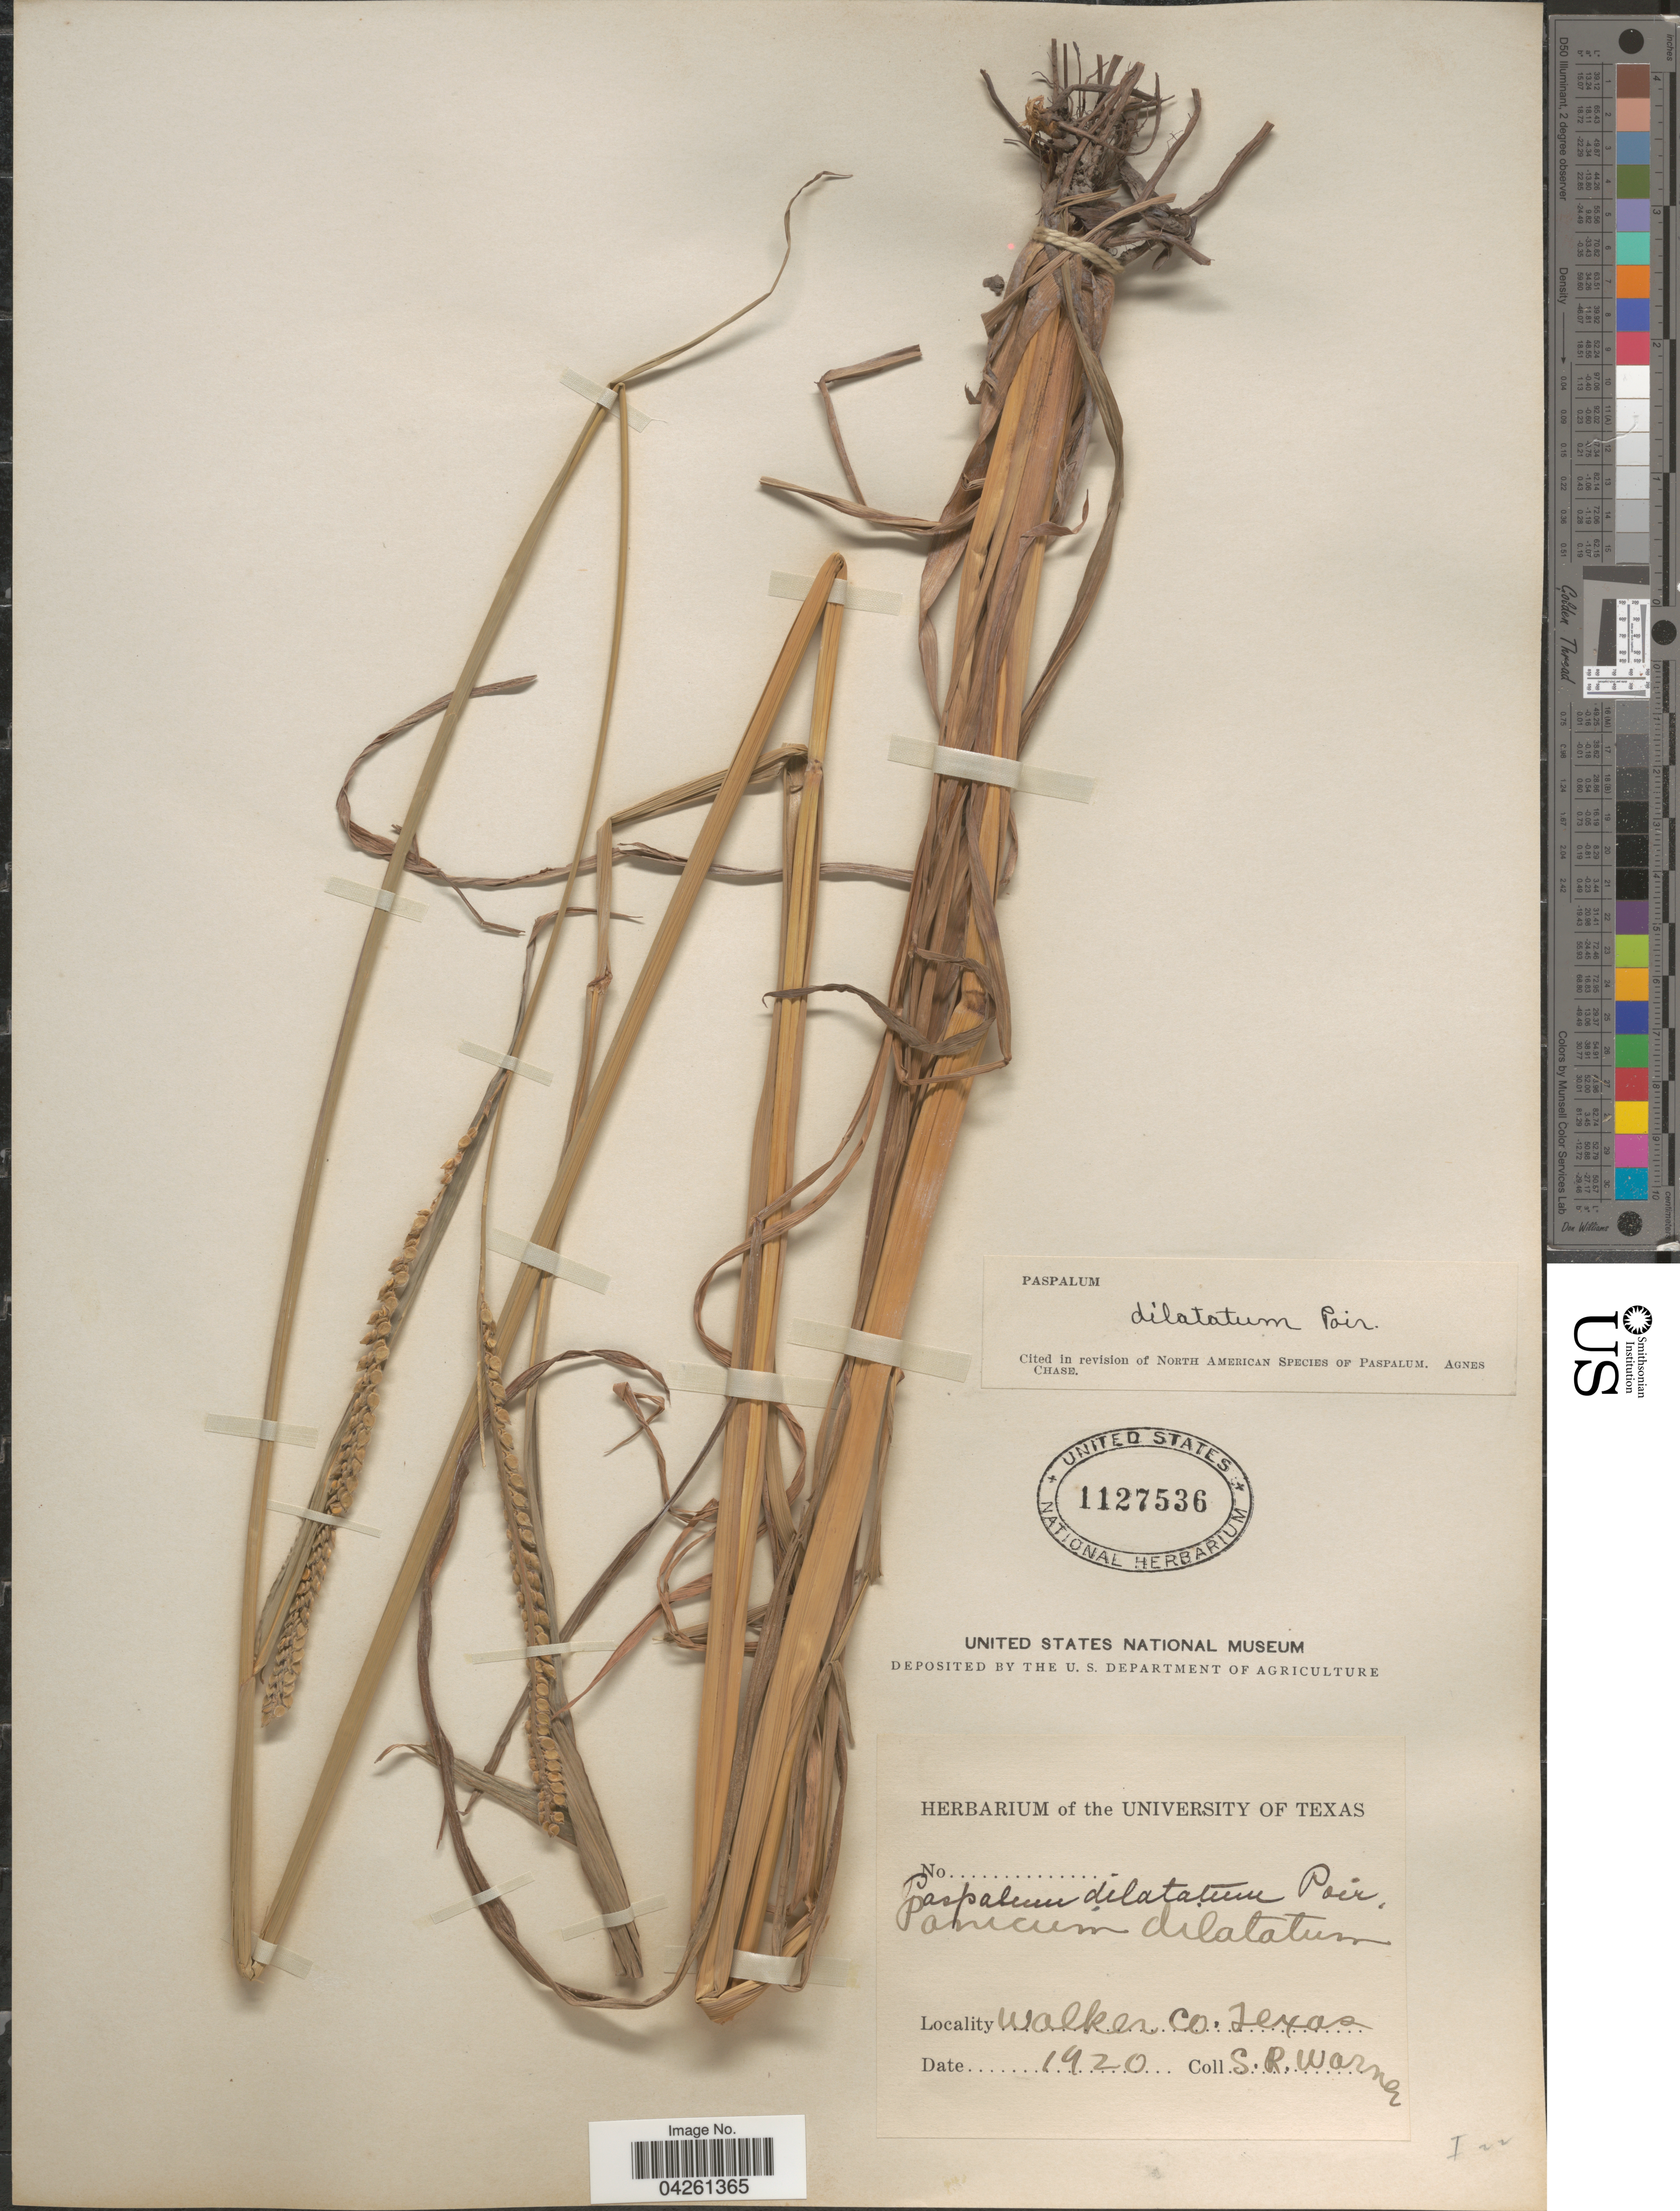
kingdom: Plantae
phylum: Tracheophyta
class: Liliopsida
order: Poales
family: Poaceae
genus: Paspalum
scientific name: Paspalum dilatatum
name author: Poir.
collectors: S. Warner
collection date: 1920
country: United States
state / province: Texas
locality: Walker Co.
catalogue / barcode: US 1127536